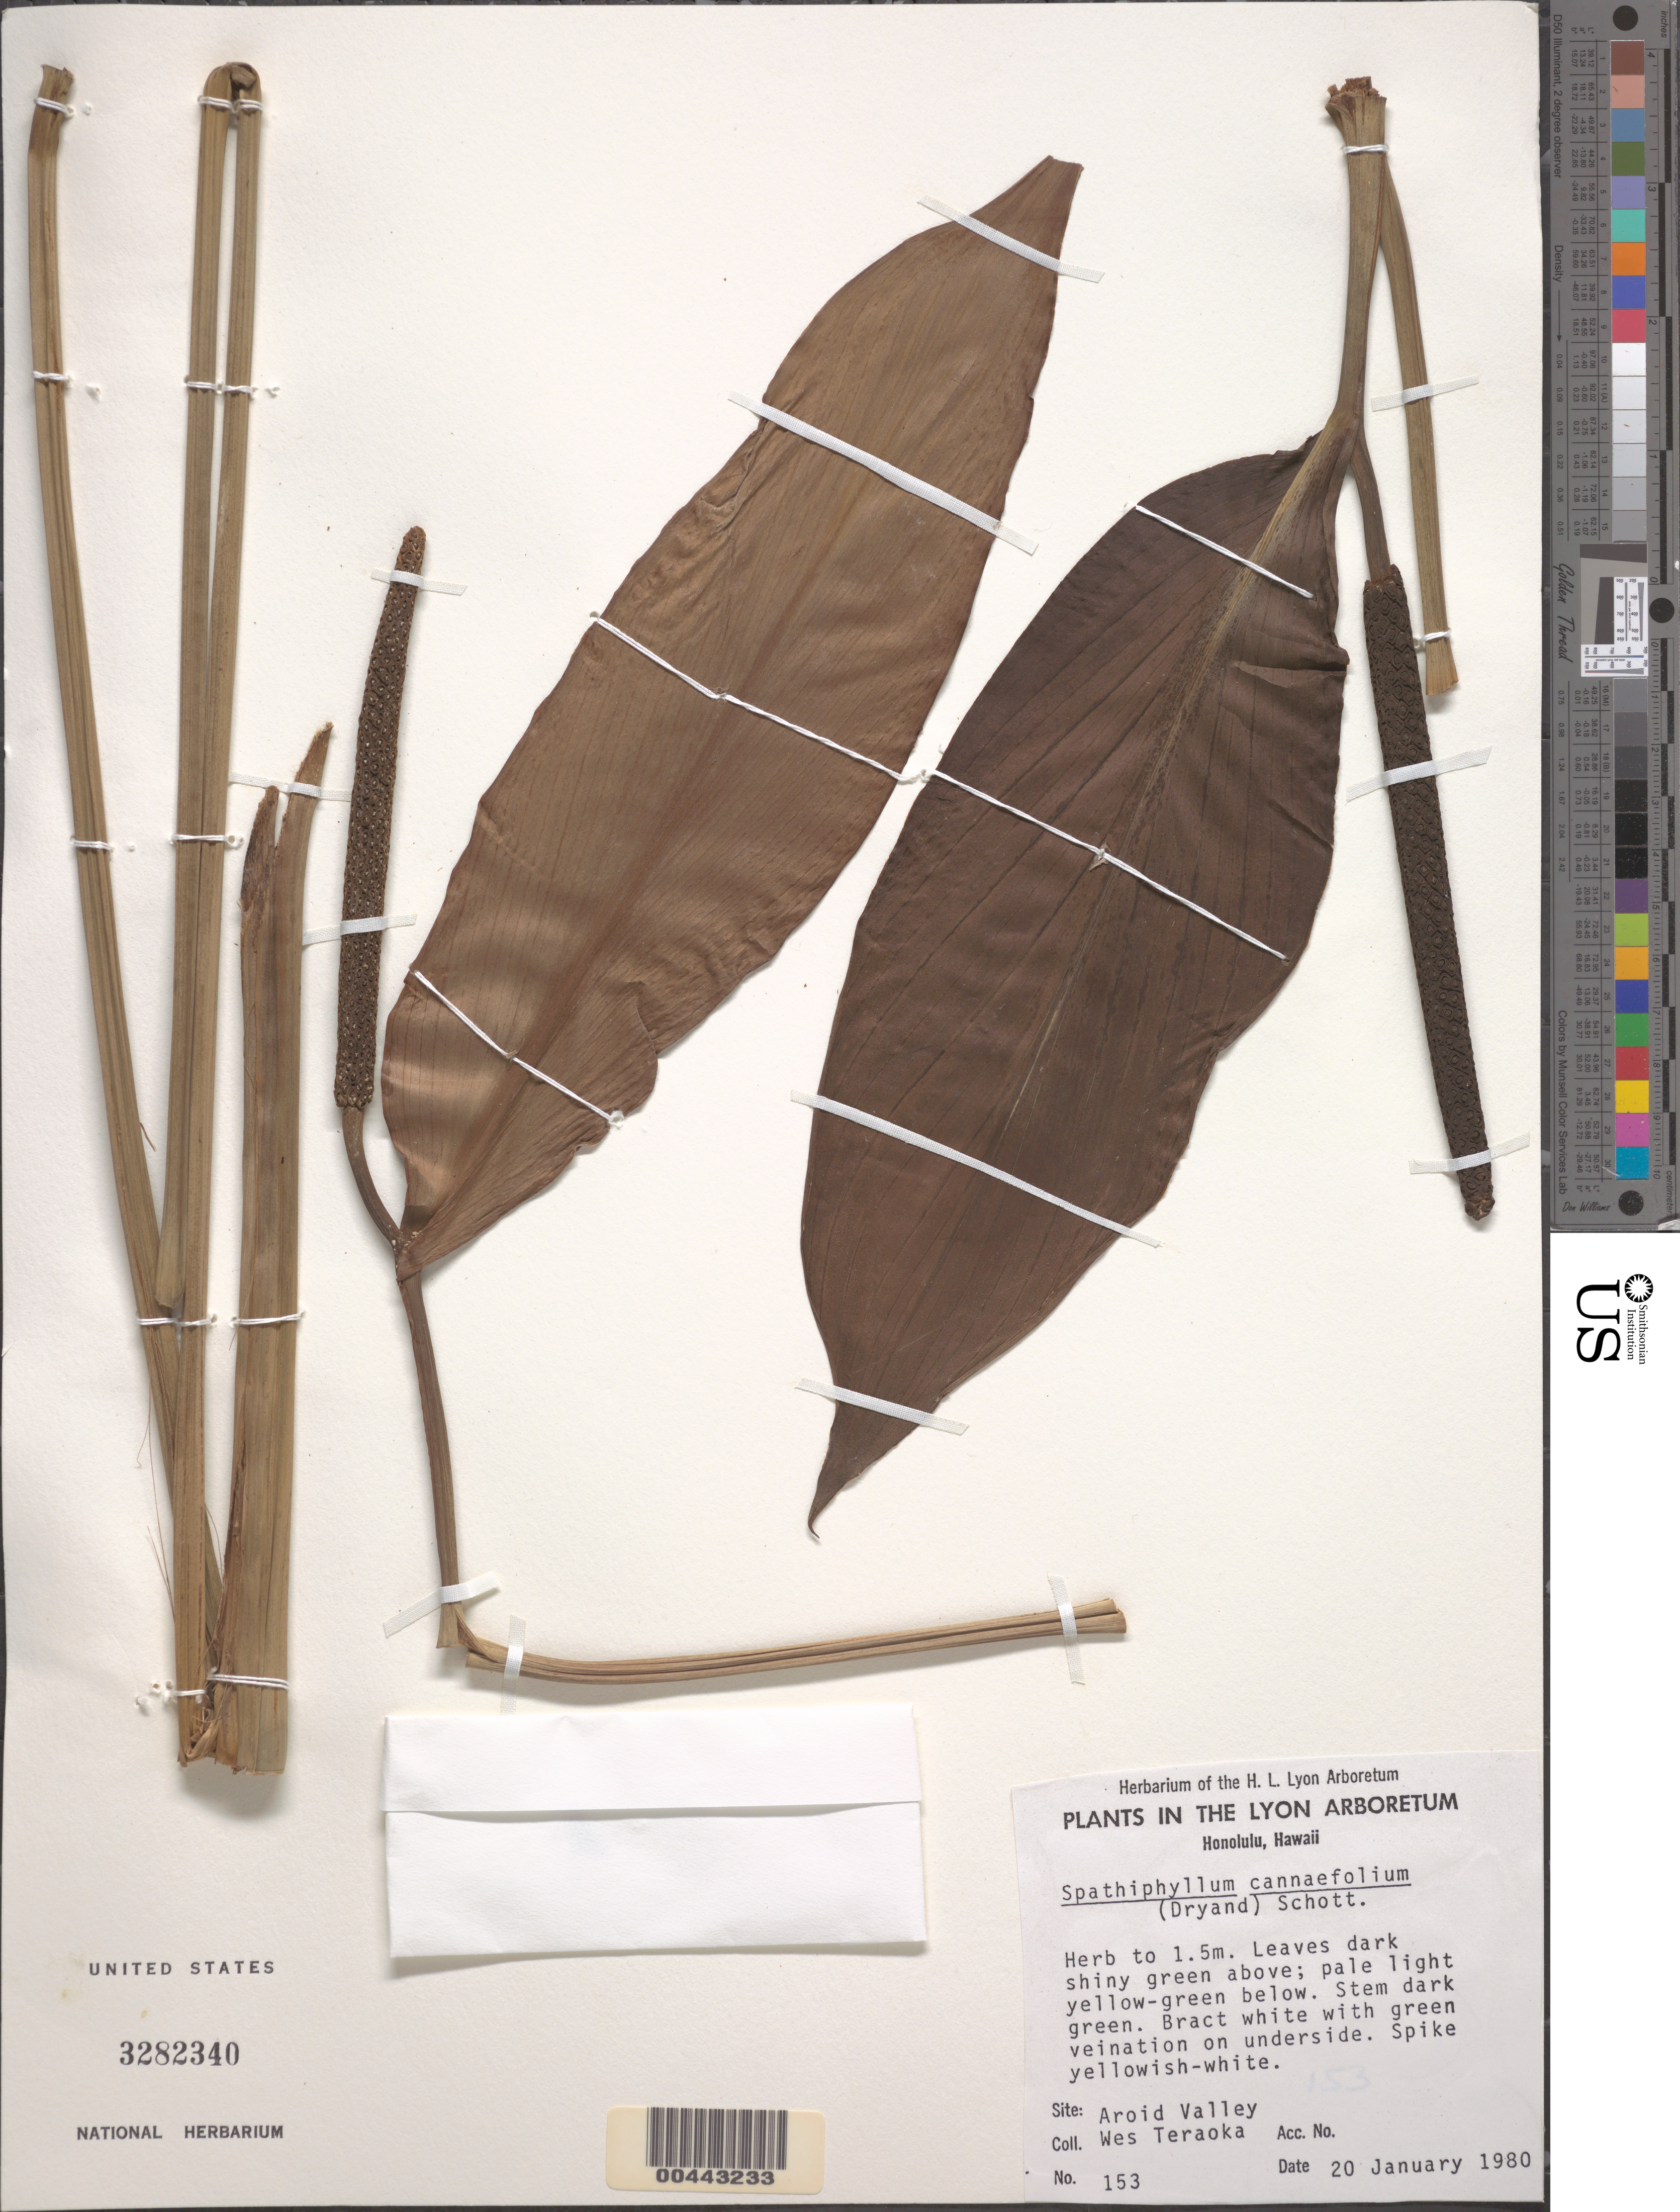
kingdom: Plantae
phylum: Tracheophyta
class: Liliopsida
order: Alismatales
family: Araceae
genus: Spathiphyllum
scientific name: Spathiphyllum cannifolium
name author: (Dryand. ex Sims) Schott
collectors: W. Teraoka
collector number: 153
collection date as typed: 20 Jan 1980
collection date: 1980-01-20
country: United States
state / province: Hawaii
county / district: Honolulu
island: Oahu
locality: Honolulu, Aroid Valley, Herbarium of the H.L. Lyon Arboretum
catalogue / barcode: US 3282340